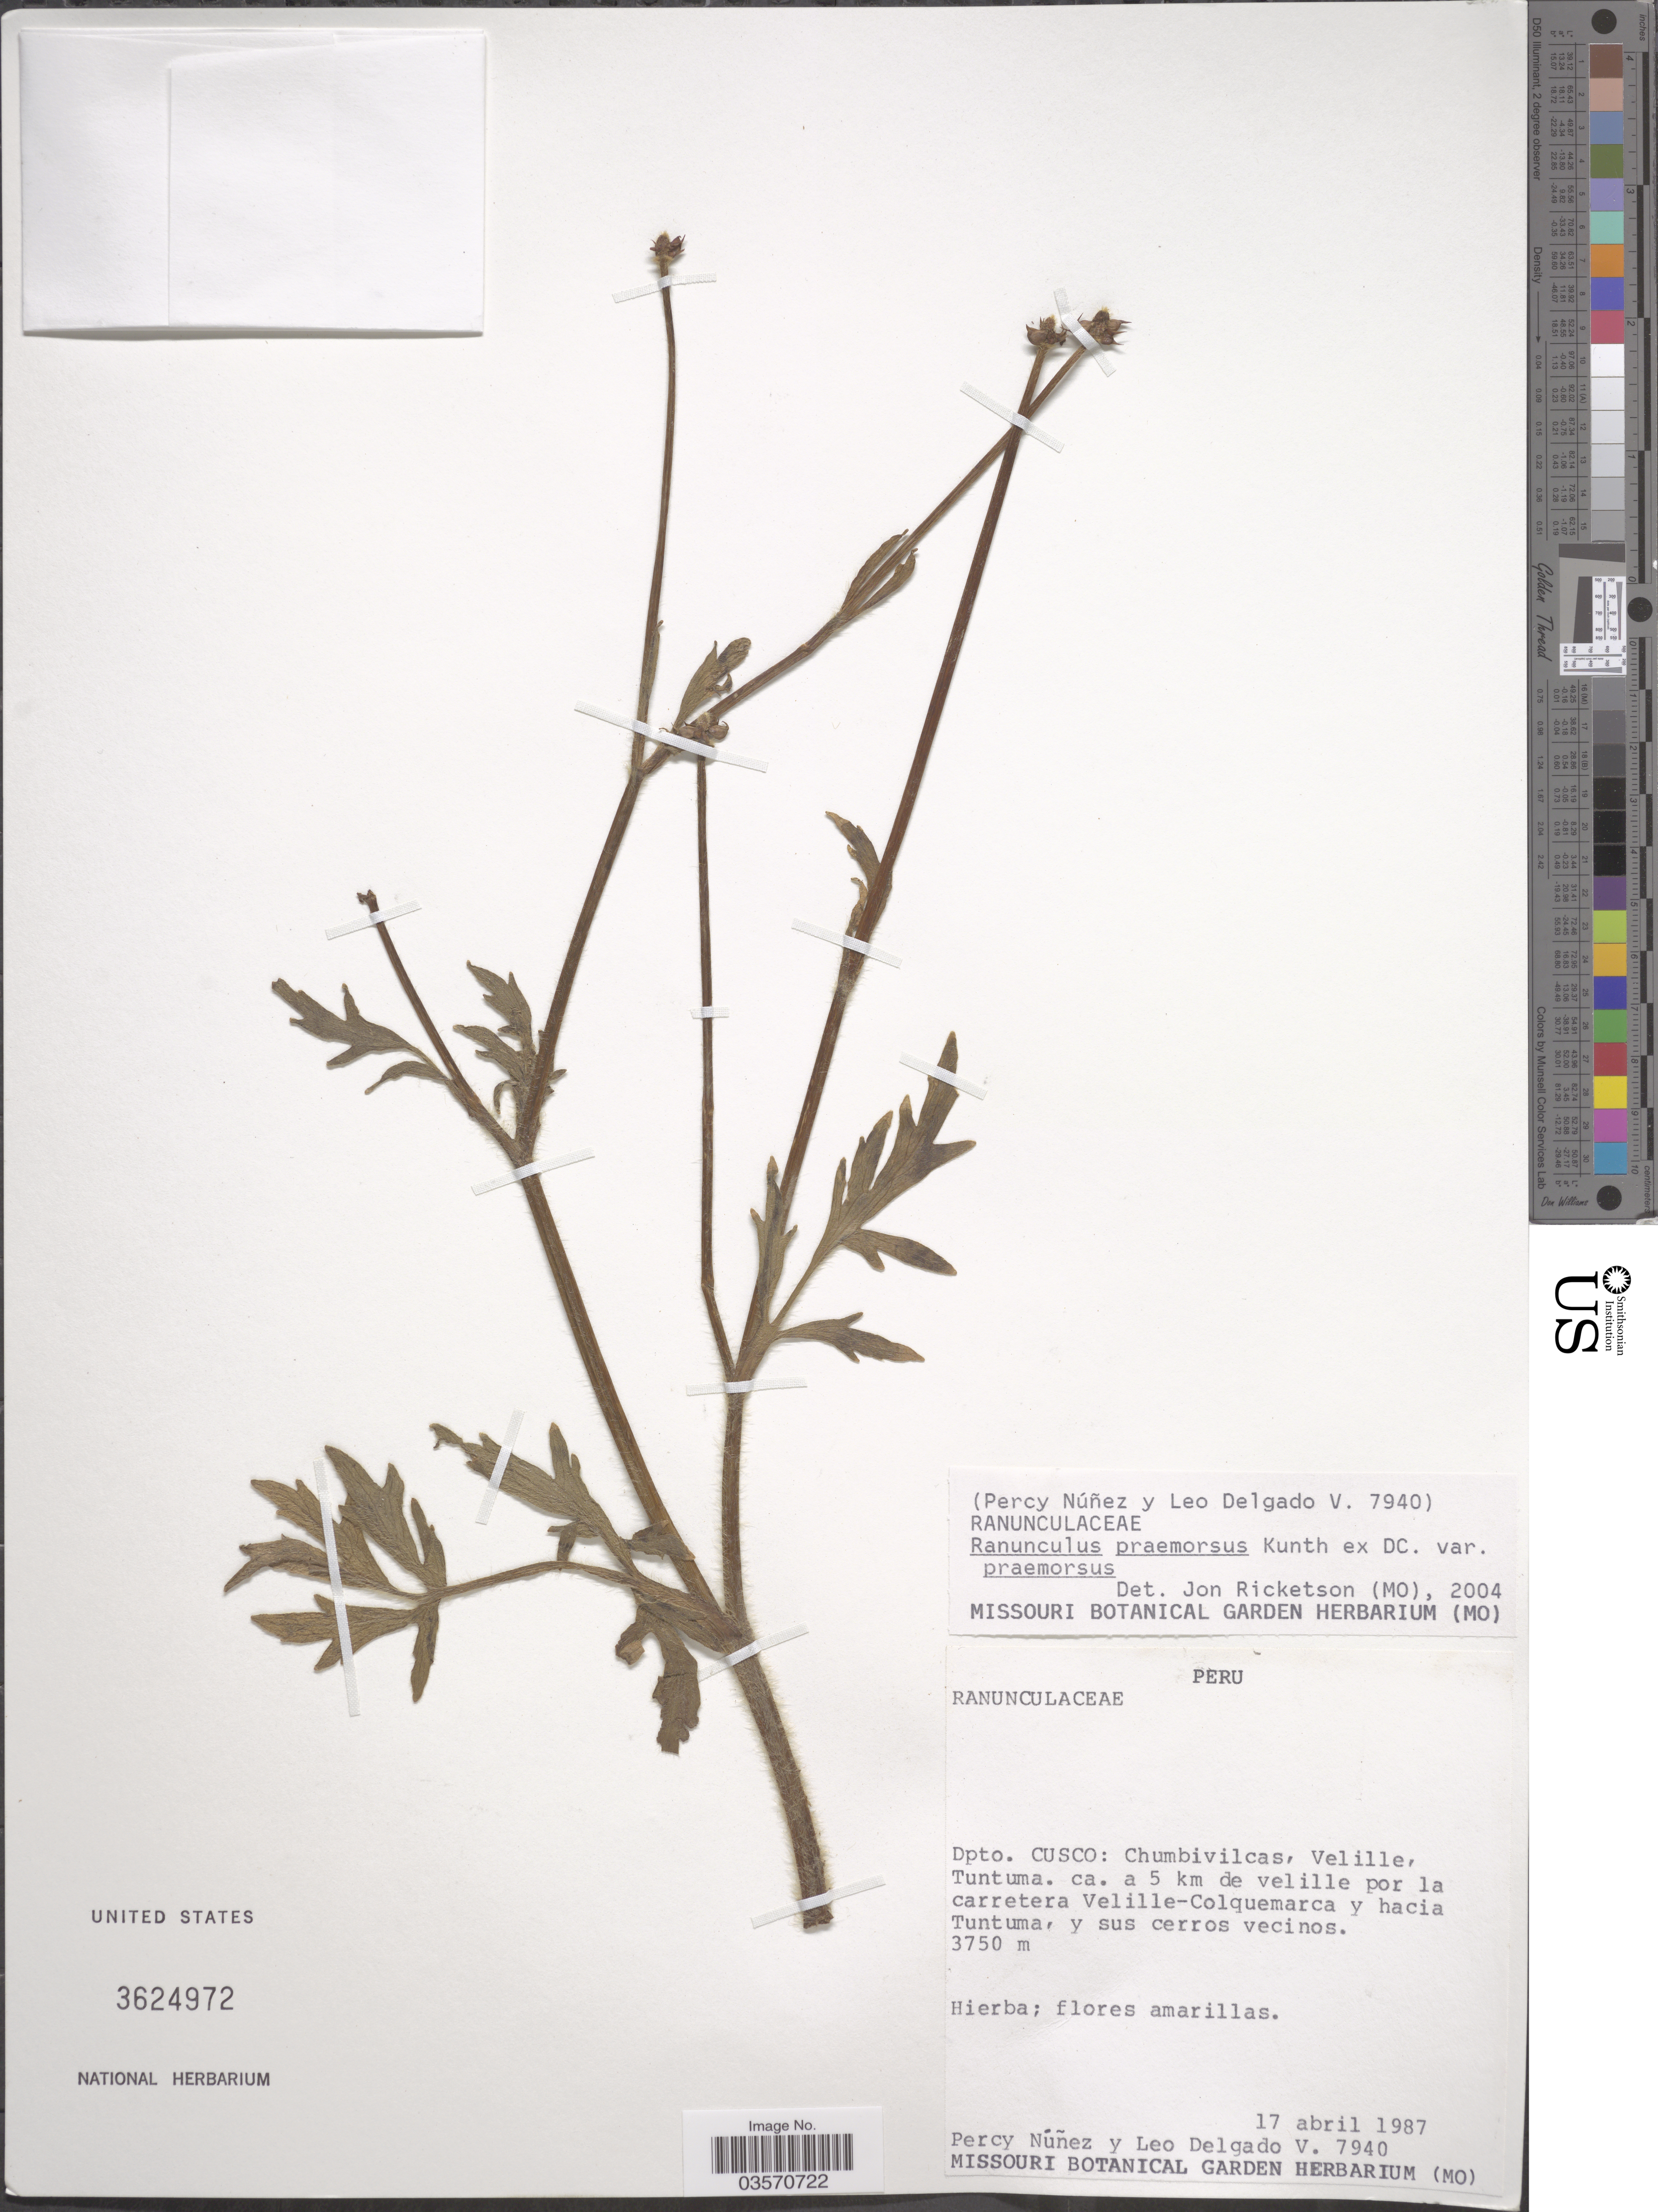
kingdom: Plantae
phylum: Tracheophyta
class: Magnoliopsida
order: Ranunculales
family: Ranunculaceae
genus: Ranunculus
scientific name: Ranunculus praemorsus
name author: Kunth ex DC.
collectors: P. Nuñez V. & L. Delgado V.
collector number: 1940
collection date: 1987-04-17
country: Peru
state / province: Cusco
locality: Dpto. Cusco: Chumbivilcas, Velille, Tuntuma. ca. a 5 km de velille por la carretera Velille-Colquemarca y hacia Tuntuma, y sus cerros vecinos.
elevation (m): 3750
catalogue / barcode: US 3624972